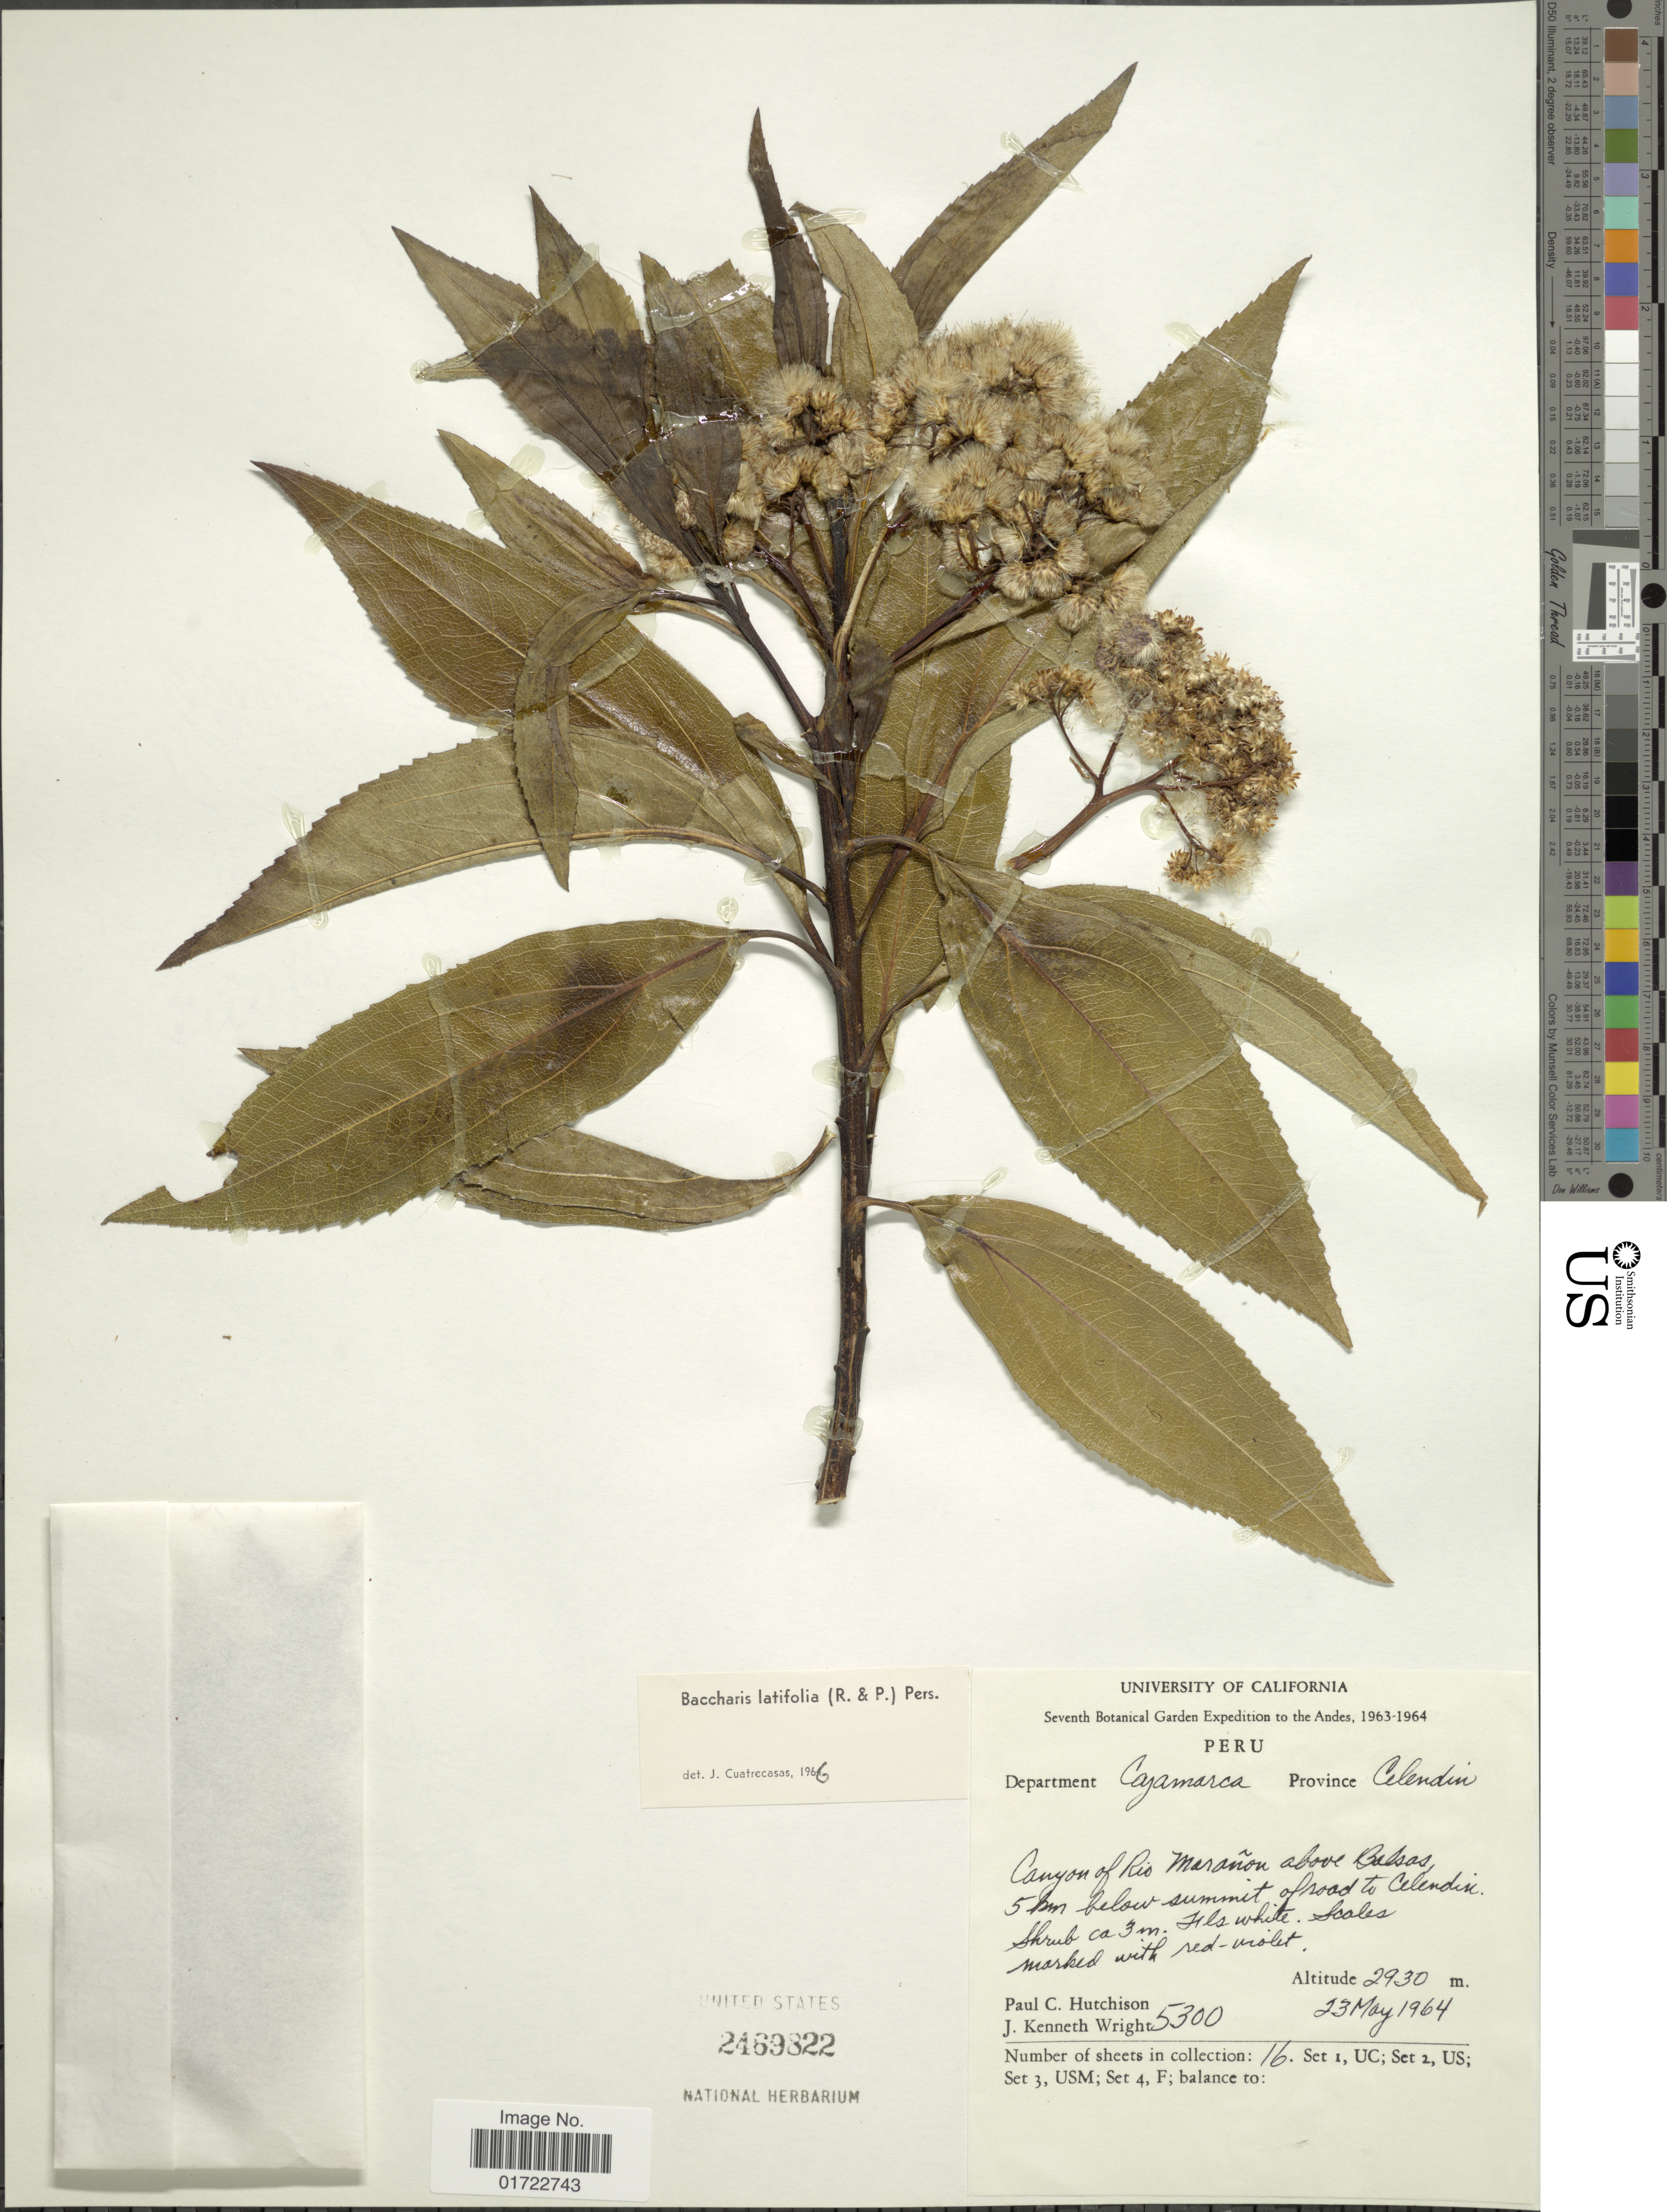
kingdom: Plantae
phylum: Tracheophyta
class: Magnoliopsida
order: Asterales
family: Asteraceae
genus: Baccharis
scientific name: Baccharis latifolia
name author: (Ruiz & Pav.) Pers.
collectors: P. C. Hutchison & J. K. Wright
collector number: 5300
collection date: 1964-05-23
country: Peru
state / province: Cajamarca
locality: Department Cajamarca, Province Celendin, Canyon of Rio Marañon above Balsas, 5 km below summit of road to Celendin.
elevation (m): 2930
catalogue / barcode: US 2469822